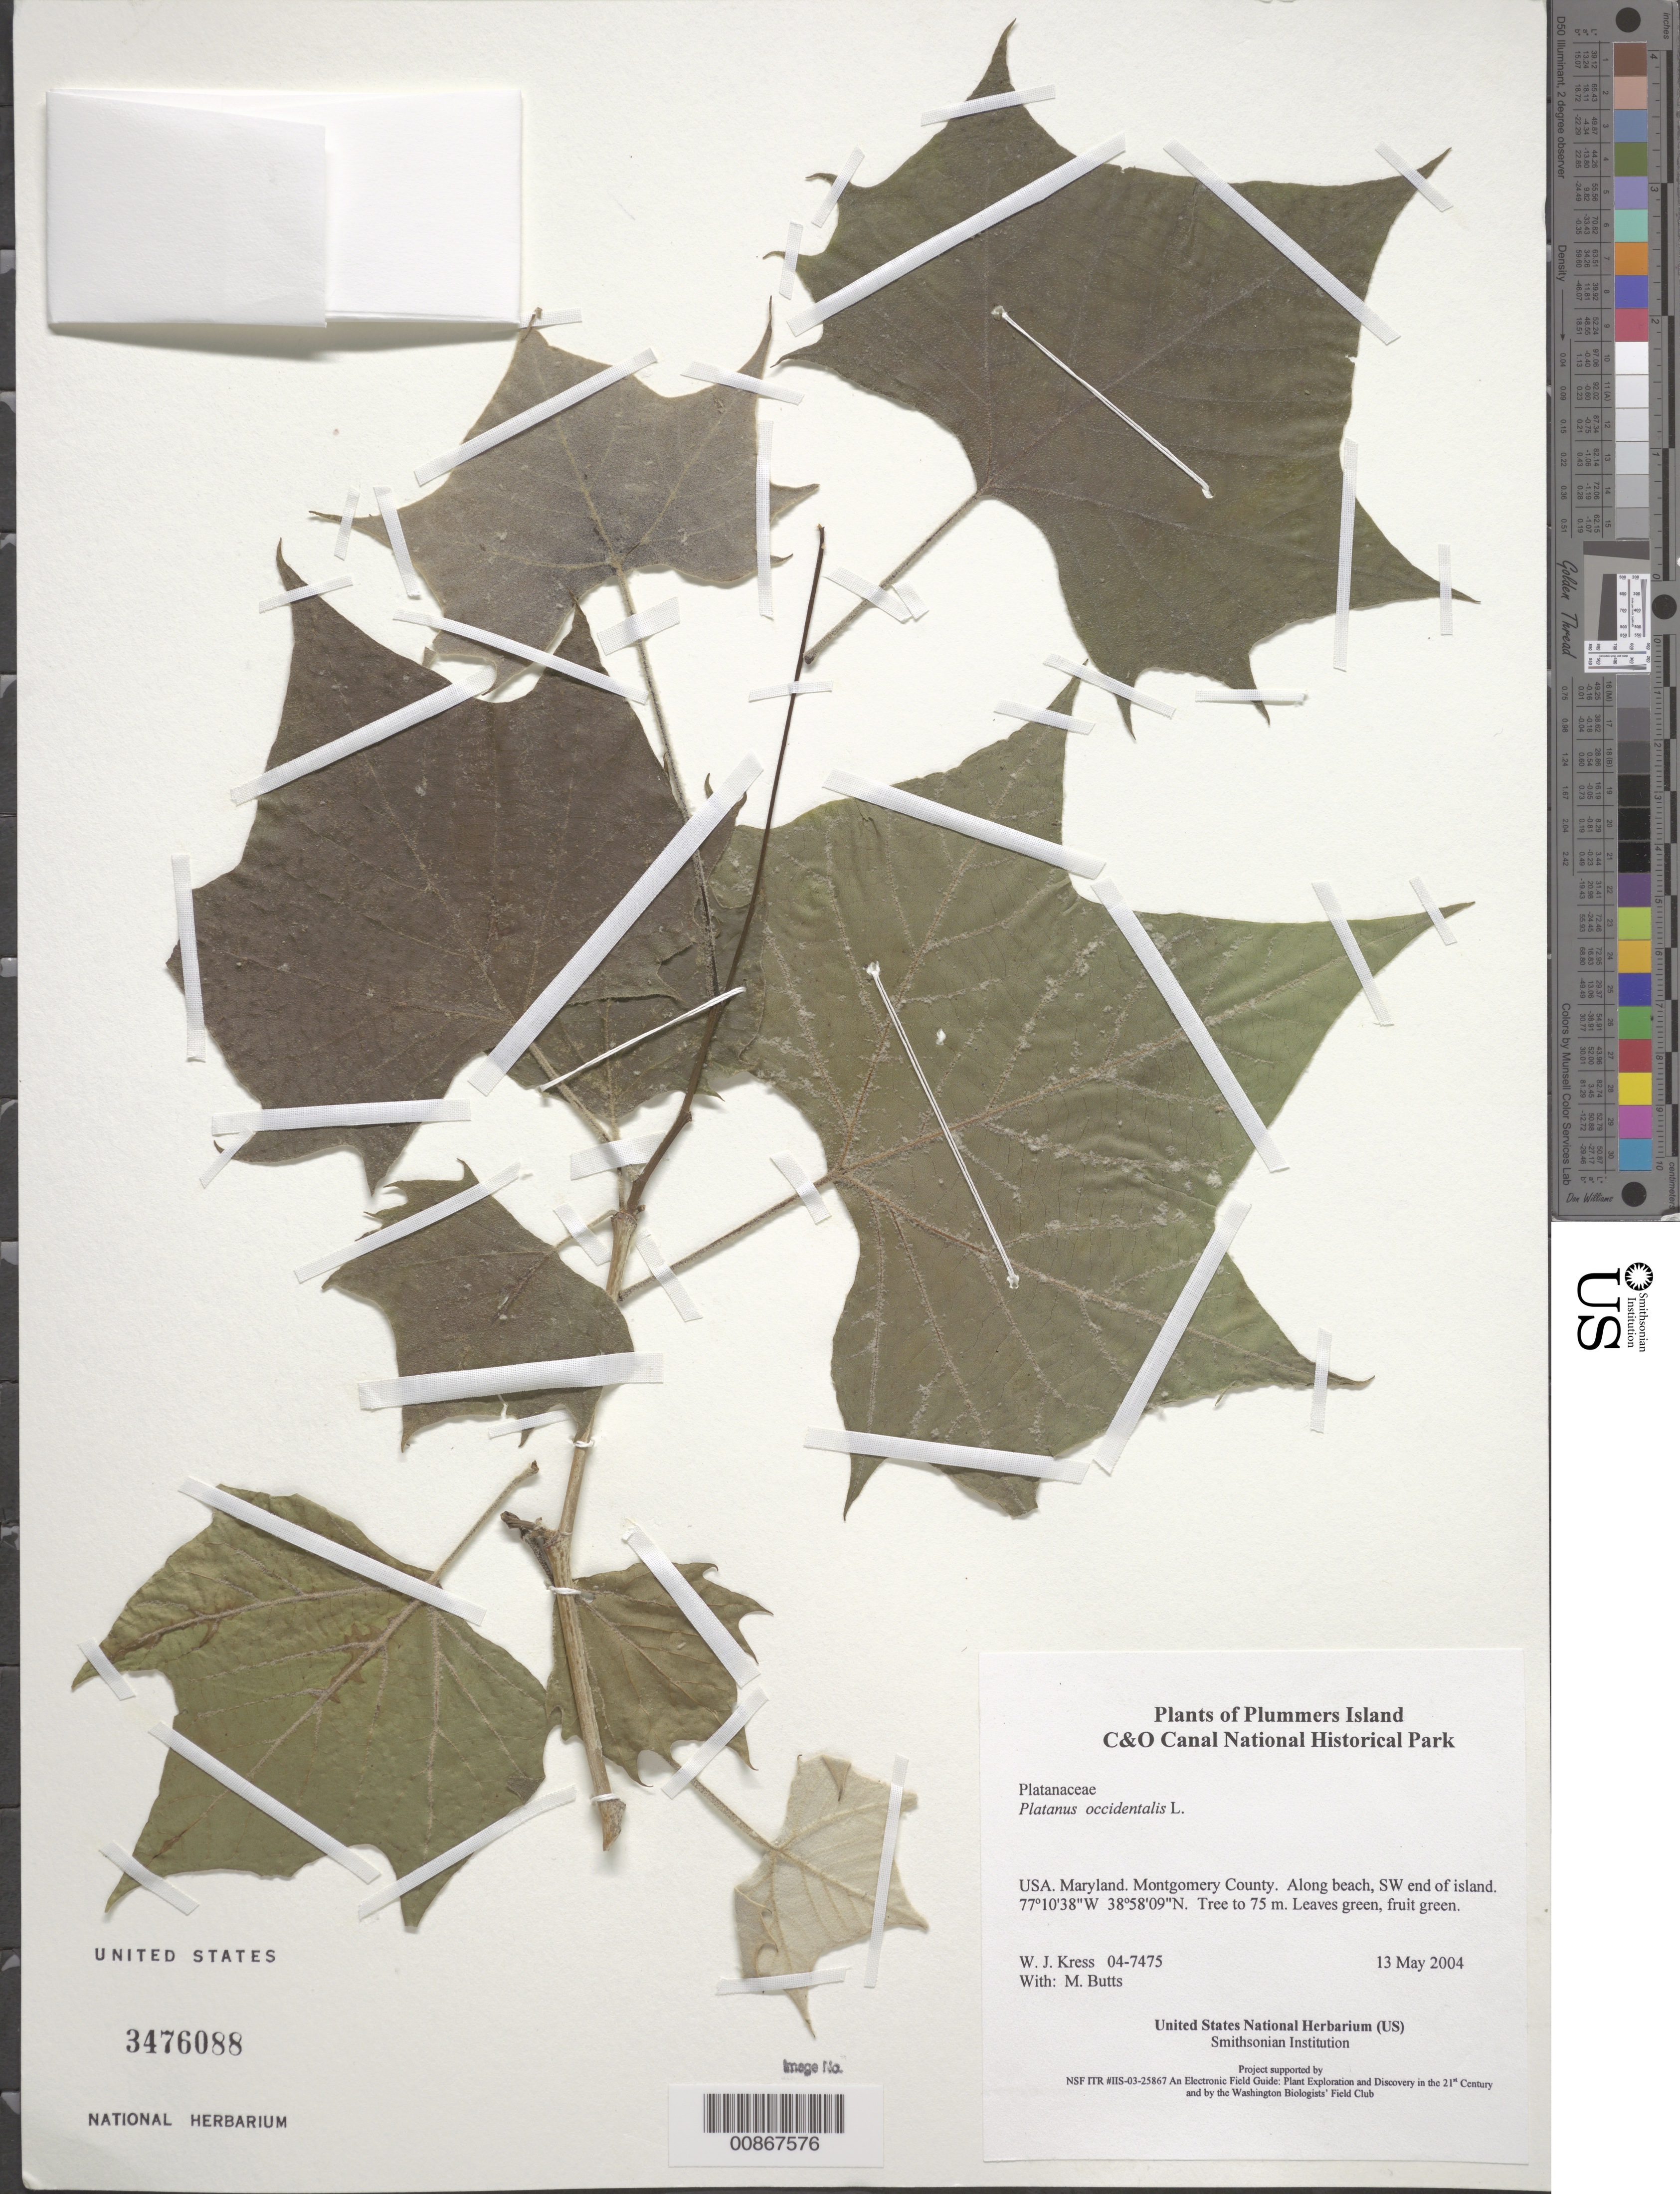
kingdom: Plantae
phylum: Tracheophyta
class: Magnoliopsida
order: Proteales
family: Platanaceae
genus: Platanus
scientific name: Platanus occidentalis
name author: L.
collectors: W. J. Kress & M. B. Butts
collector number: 04-7475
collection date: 2004-05-13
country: United States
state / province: Maryland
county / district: Montgomery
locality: Chesapeake and Ohio Canal National Historical Park, Plummers Island, along beach, SW end of island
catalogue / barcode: US 3476088